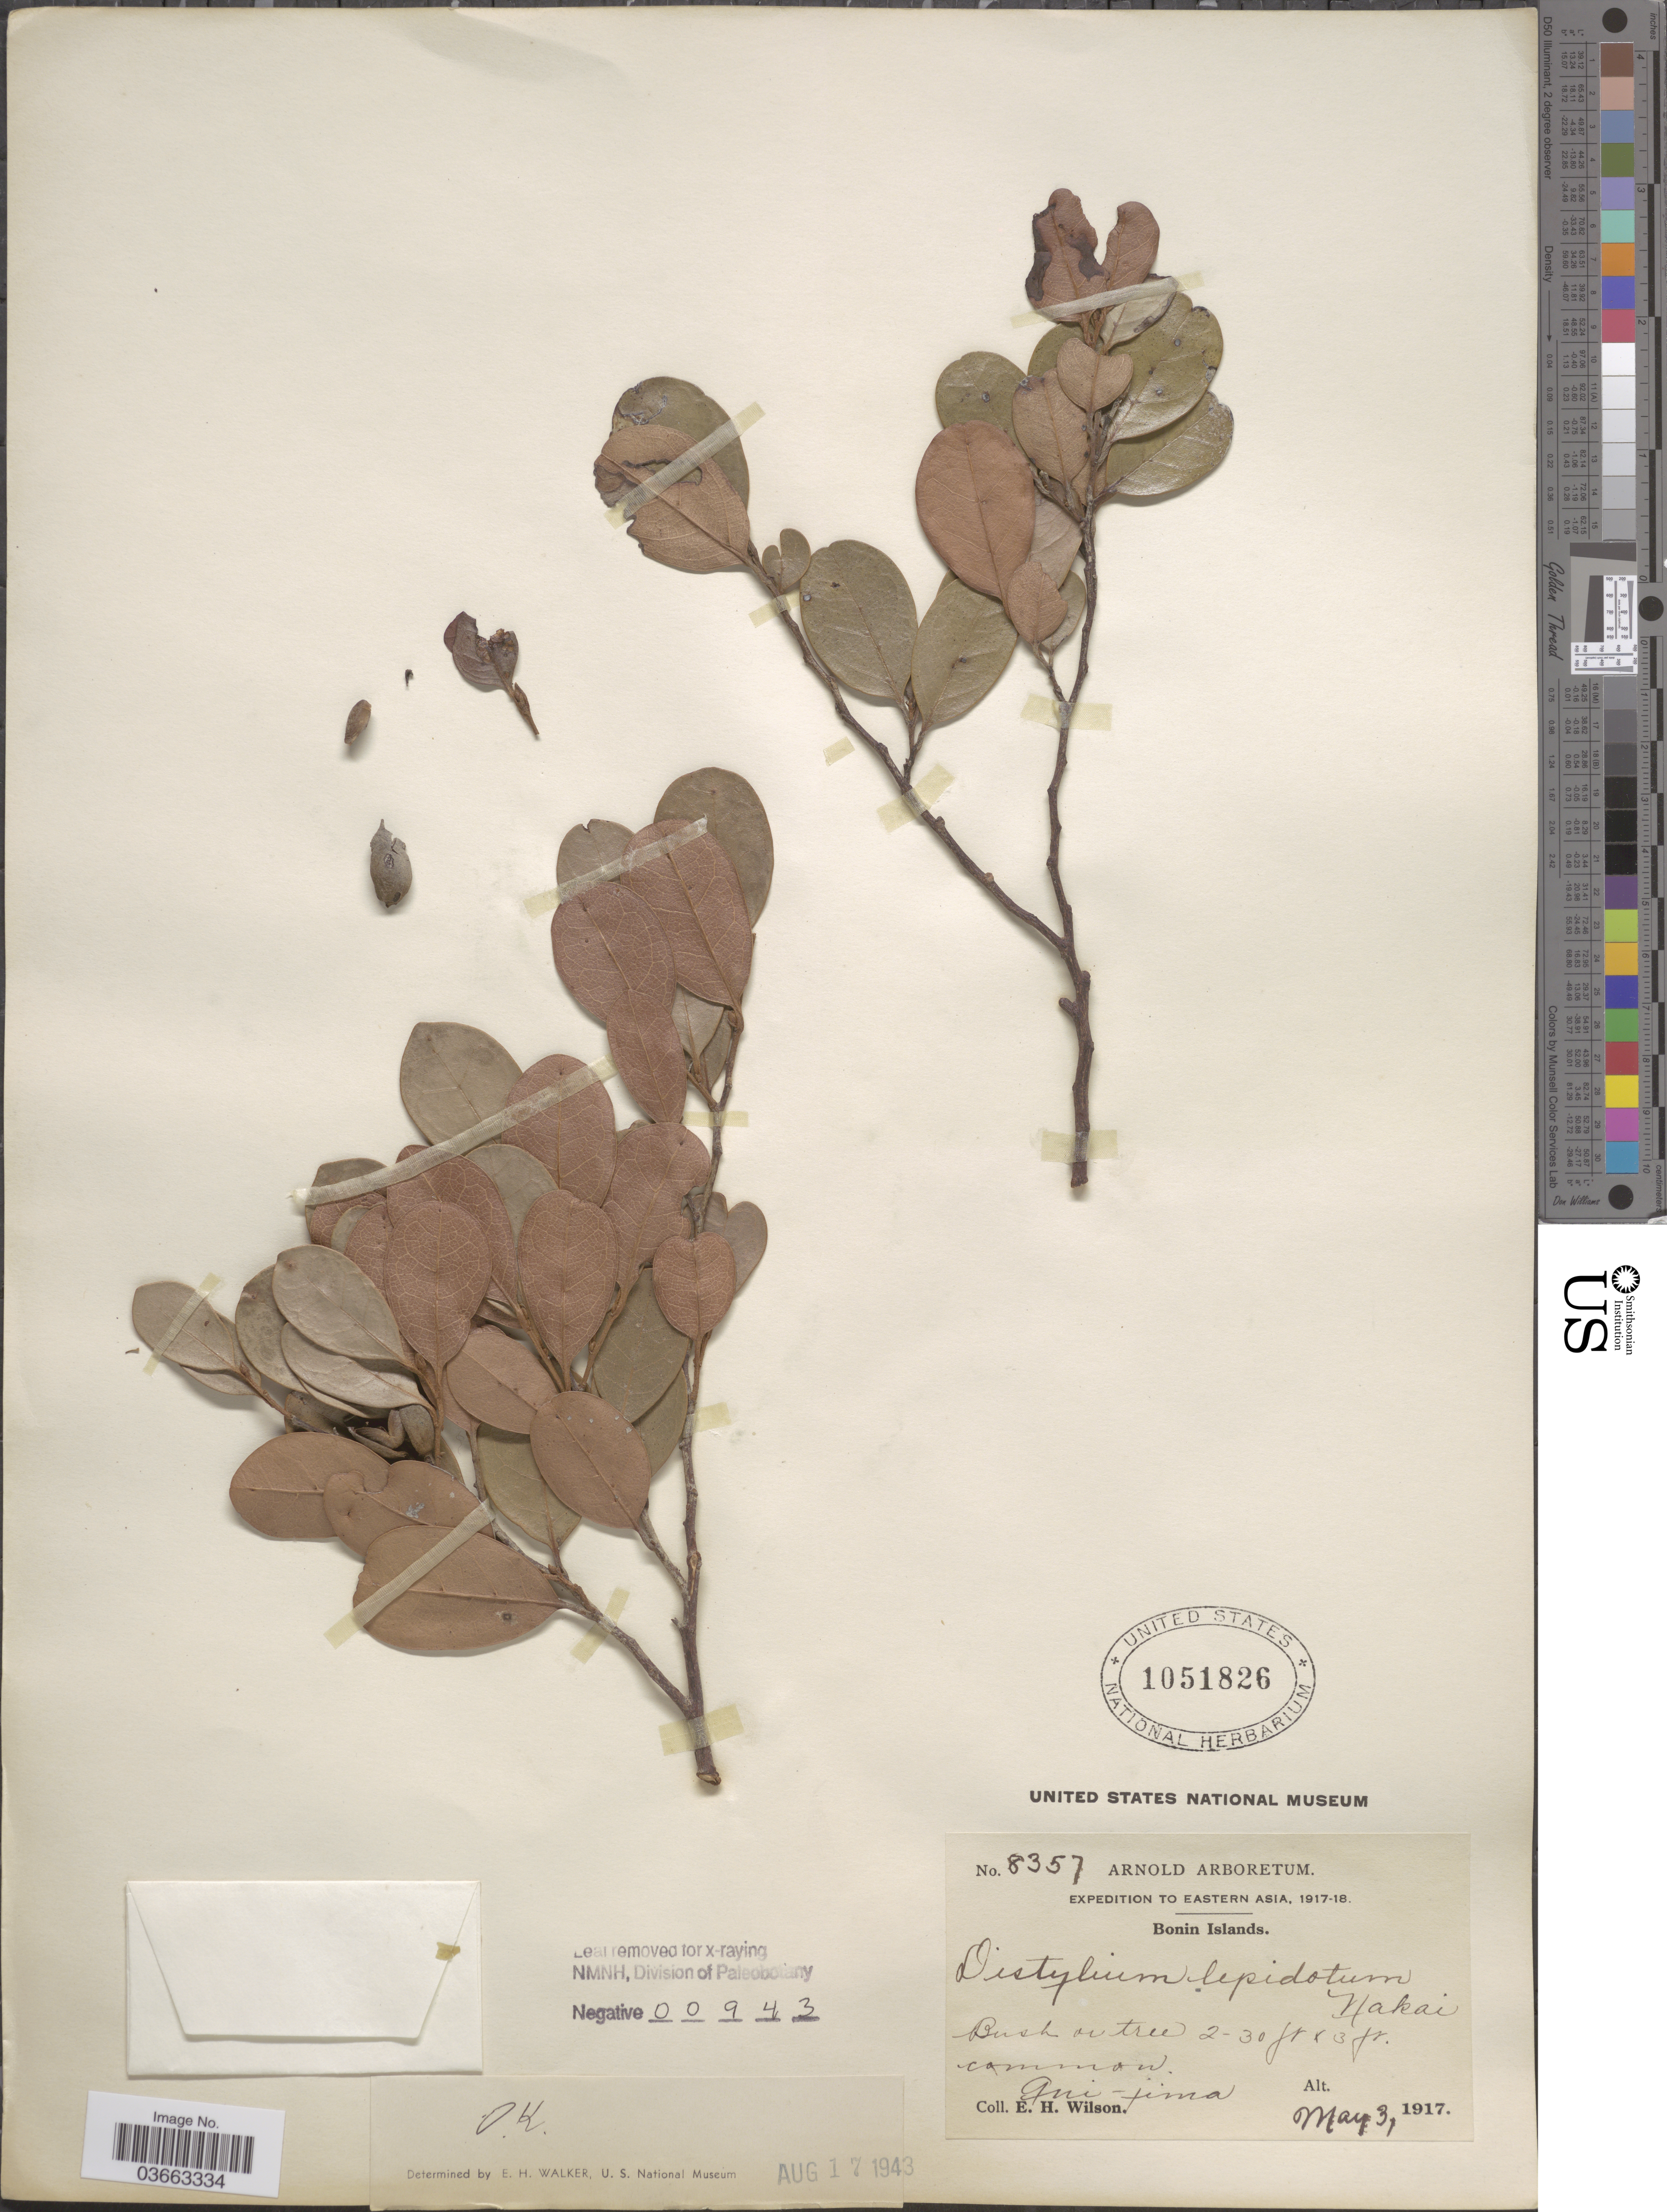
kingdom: Plantae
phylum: Tracheophyta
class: Magnoliopsida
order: Saxifragales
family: Hamamelidaceae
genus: Distylium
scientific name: Distylium lepidotum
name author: Nakai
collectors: E. Wilson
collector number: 8357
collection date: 1917-05-03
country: Japan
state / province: Tokyo, Federal City of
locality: Eastern Asia. Bonin Islands. Ani-jima.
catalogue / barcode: US 1051826